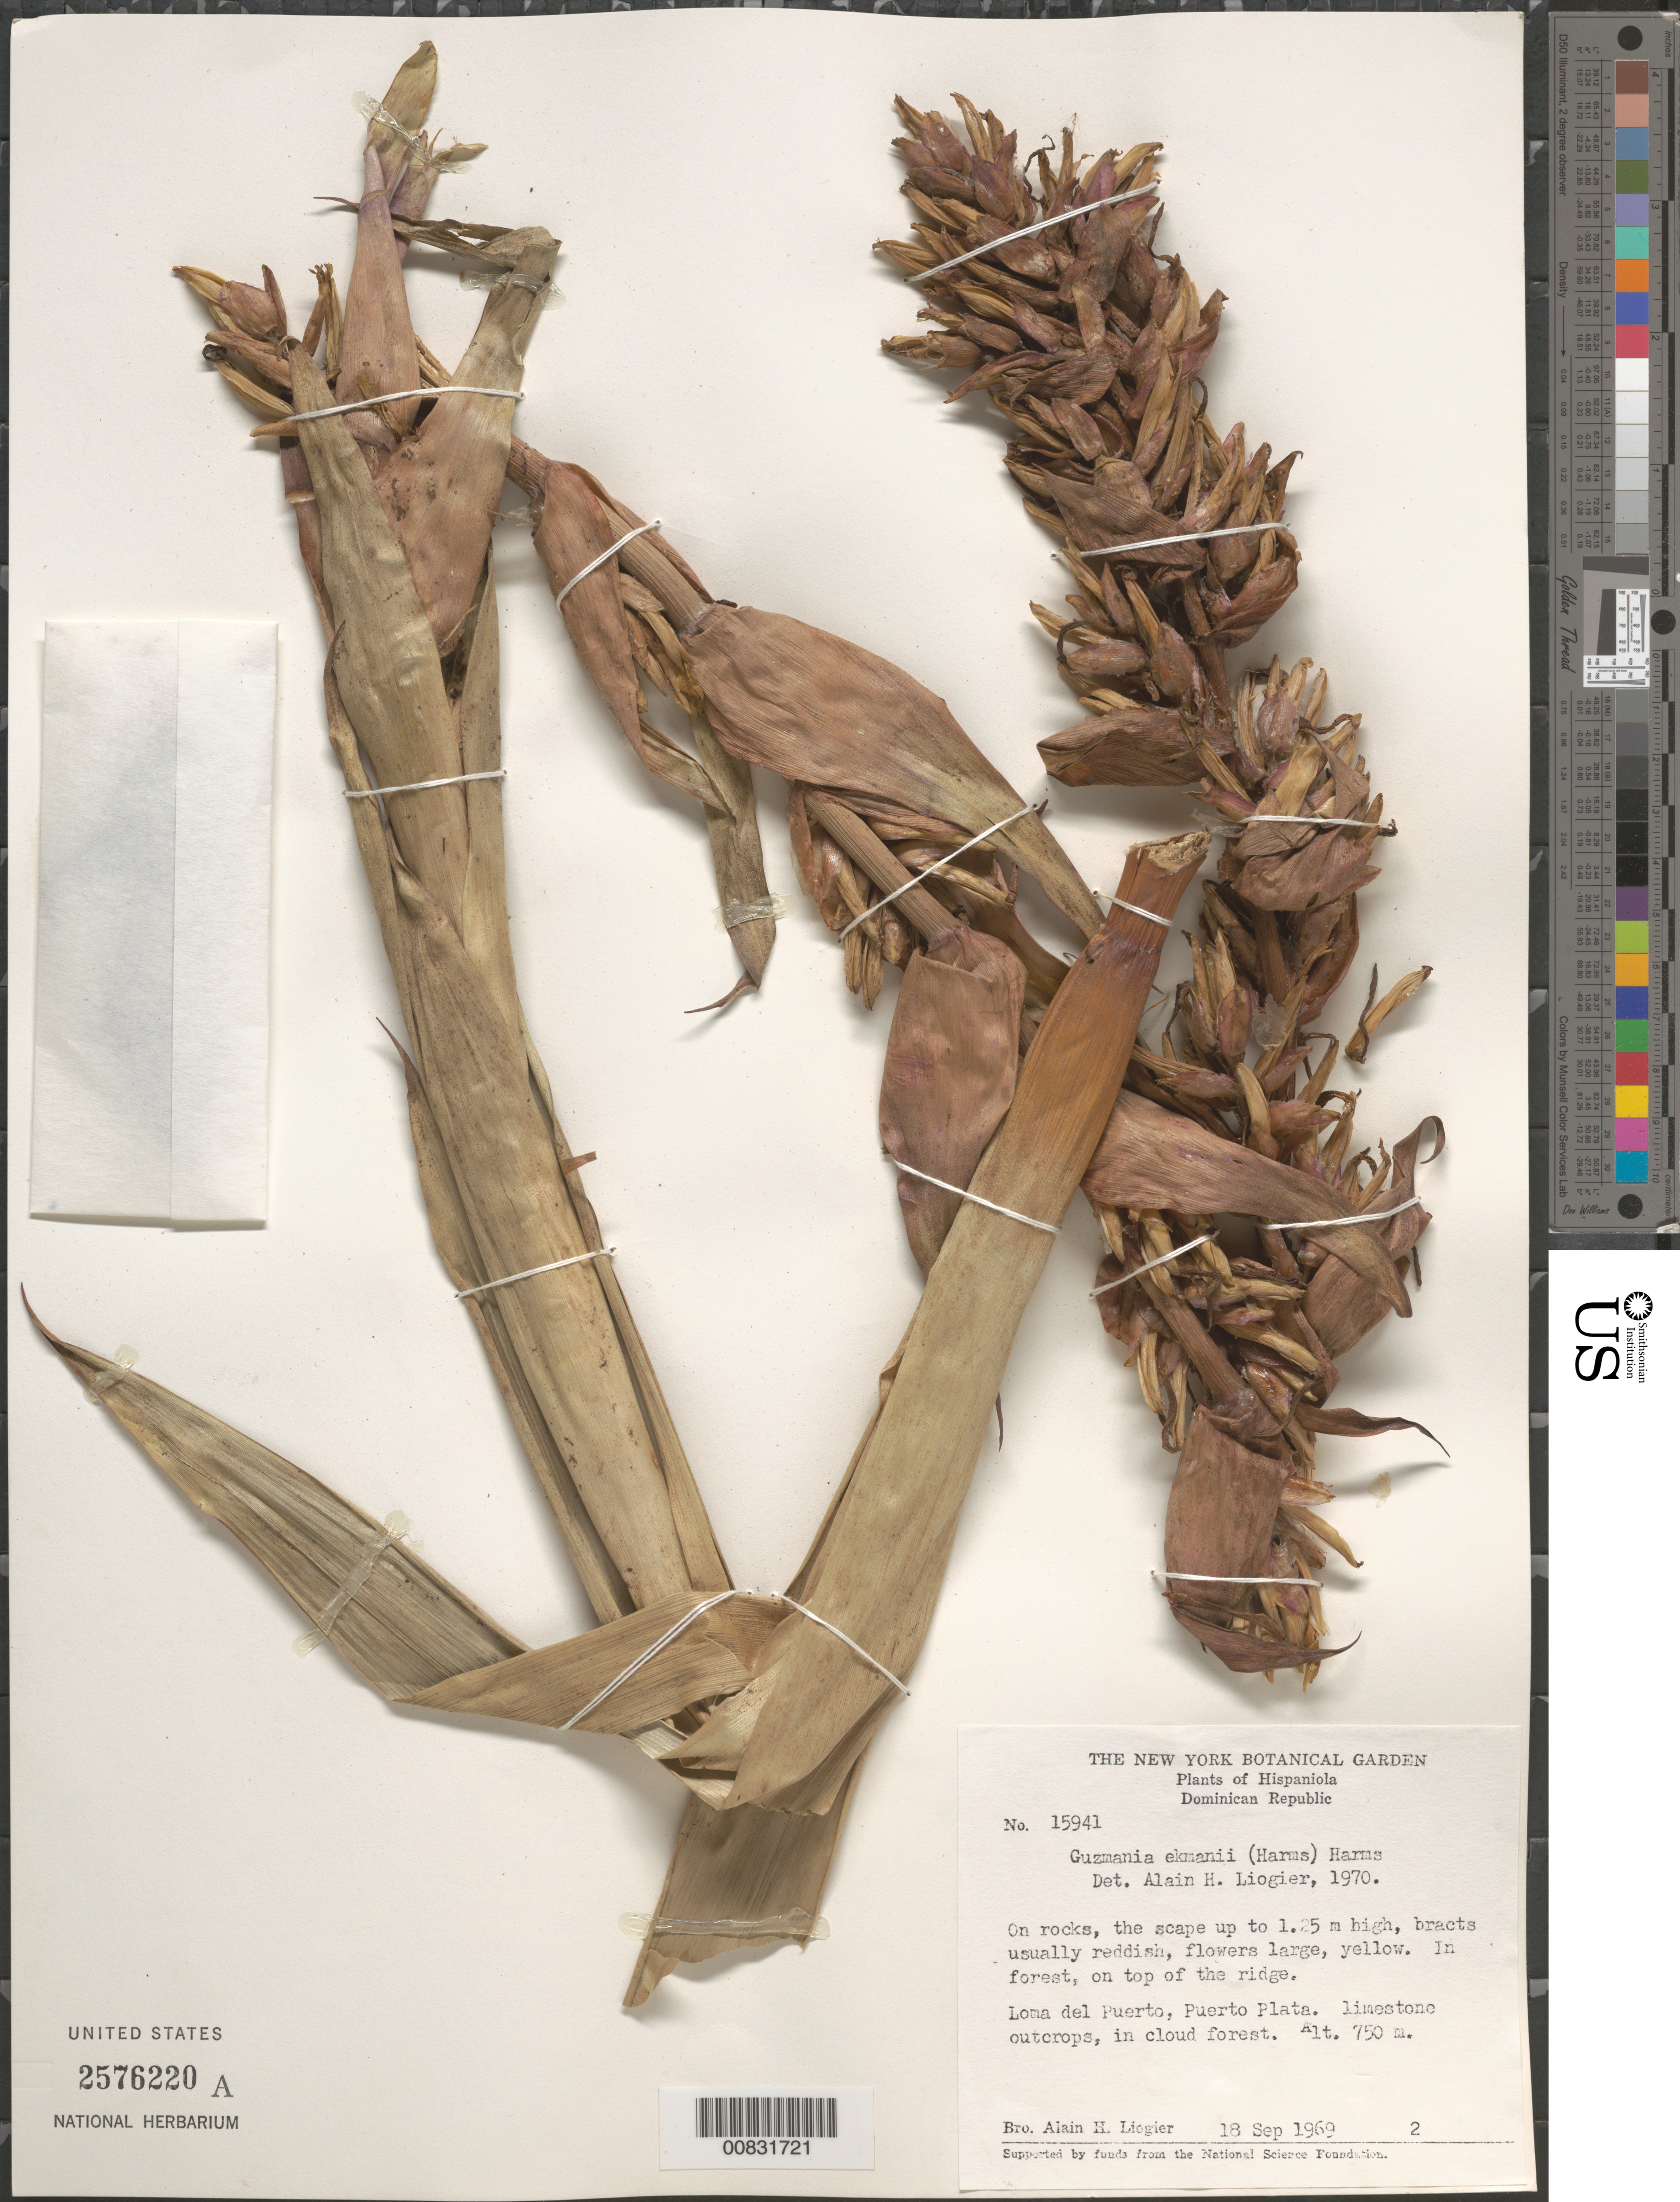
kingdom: Plantae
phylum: Tracheophyta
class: Liliopsida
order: Poales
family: Bromeliaceae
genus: Guzmania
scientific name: Guzmania ekmanii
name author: (Harms) Harms ex Mez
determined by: Liogier, Alain H.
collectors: A. H. Liogier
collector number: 15941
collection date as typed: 18 Sep 1969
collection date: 1969-09-18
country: Dominican Republic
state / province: Puerto Plata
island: Hispaniola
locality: Loma del Puerto, Puerto Plata.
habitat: On rocks in forest, on top of the ridge. Limestone outcrops, in cloud forest.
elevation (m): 750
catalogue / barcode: US 2576220A